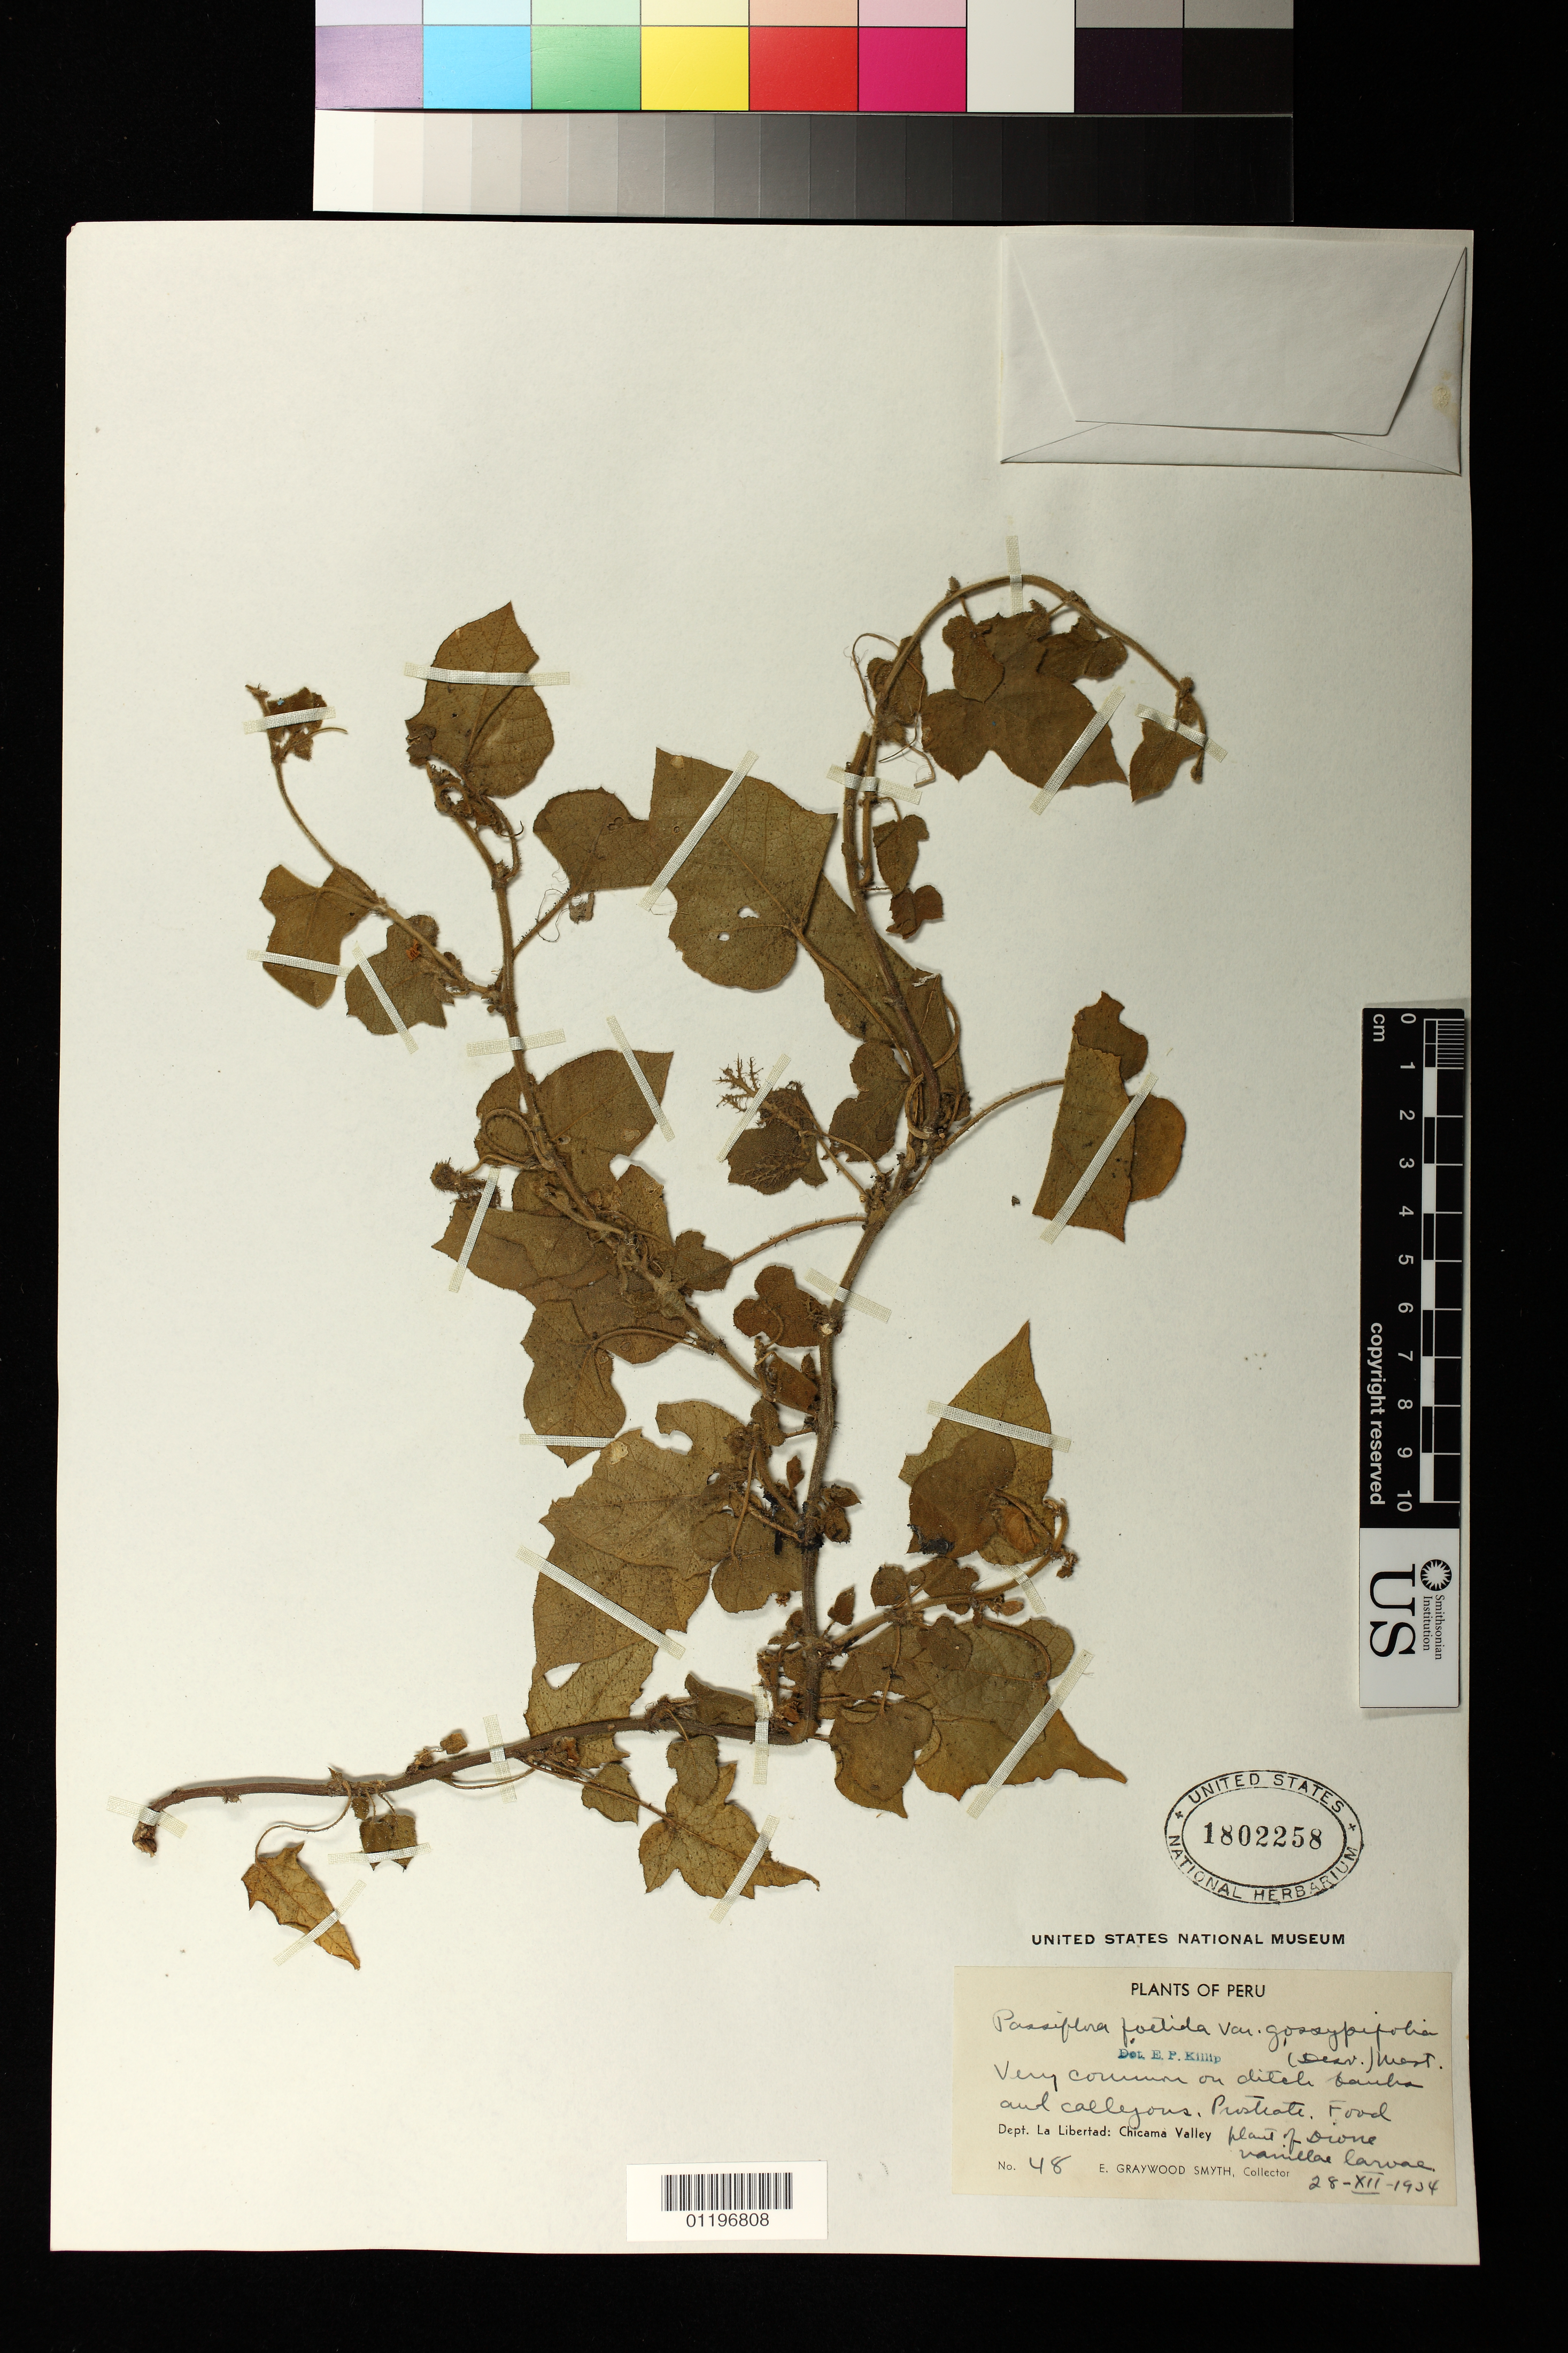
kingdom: Plantae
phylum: Tracheophyta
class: Magnoliopsida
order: Malpighiales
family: Passifloraceae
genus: Passiflora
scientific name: Passiflora foetida var. gossypiifolia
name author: (Desv.) Mast.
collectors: E. G. Smyth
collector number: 48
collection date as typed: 28 Dec 1934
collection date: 1934-12-28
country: Peru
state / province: La Libertad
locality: Chicama Valley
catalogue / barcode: US 1802258